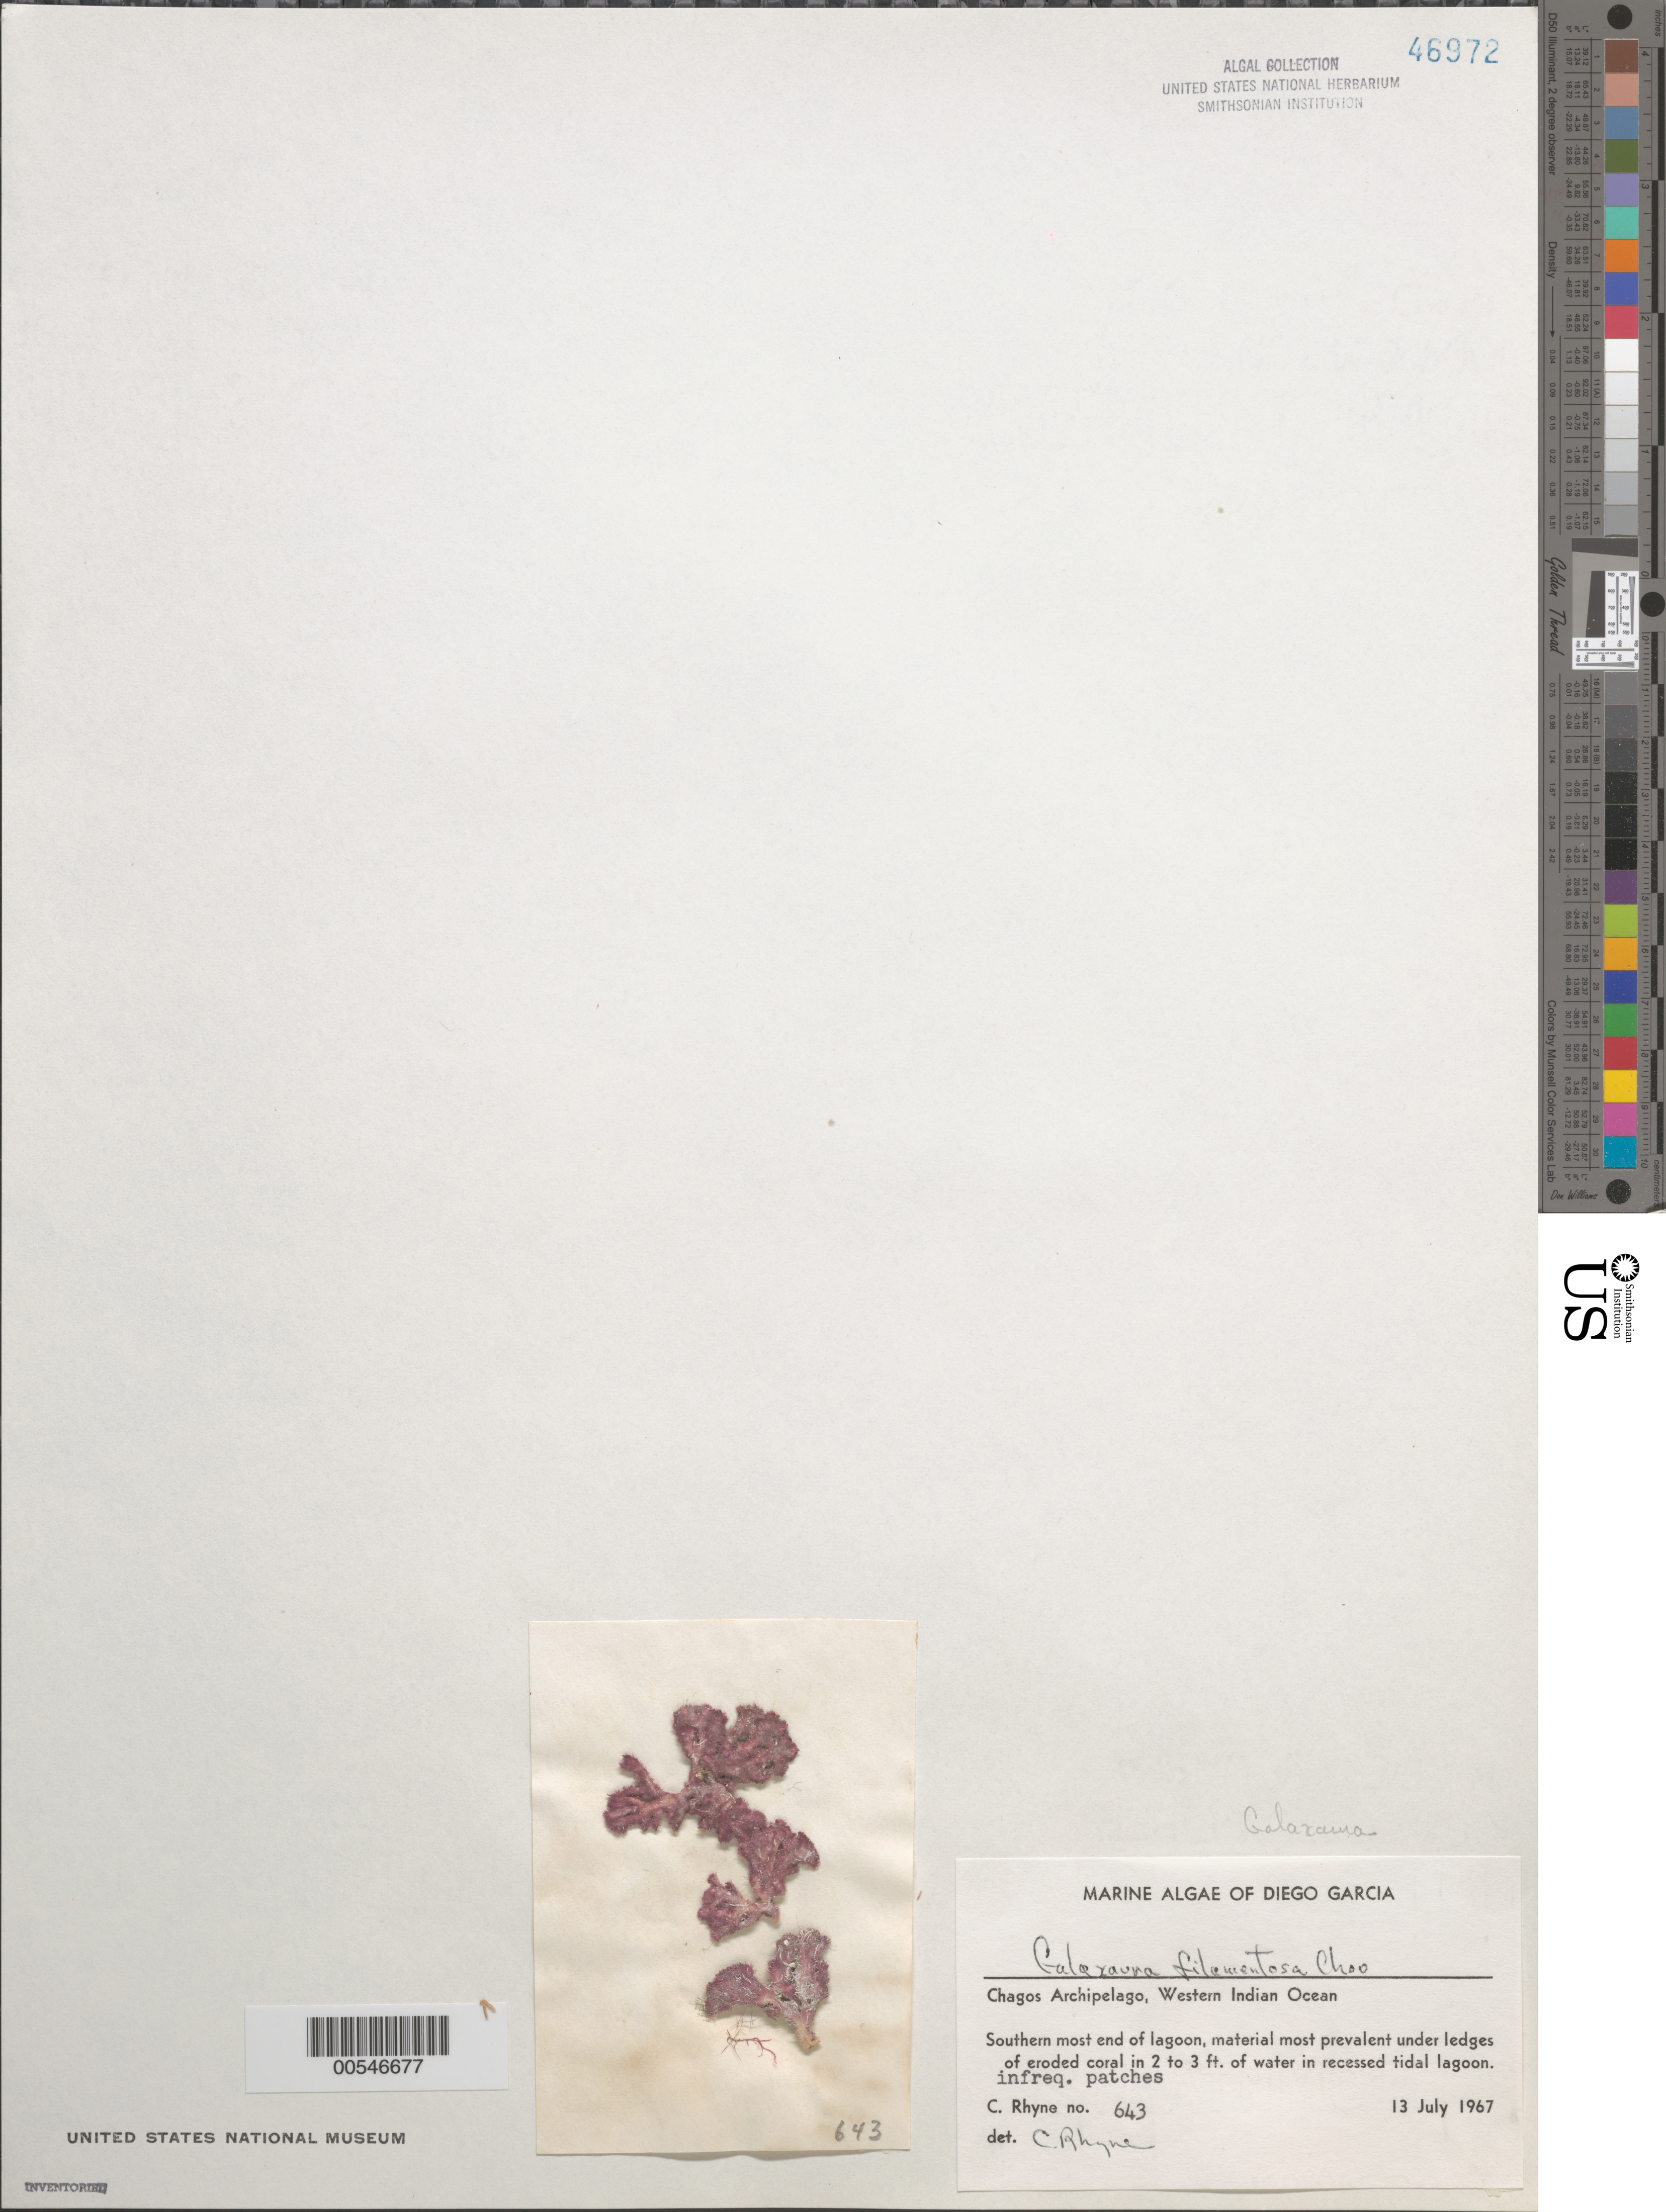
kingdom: Plantae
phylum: Rhodophyta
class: Florideophyceae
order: Nemaliales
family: Galaxauraceae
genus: Galaxaura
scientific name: Galaxaura filamentosa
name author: R.C.Y. Chou in W.R. Taylor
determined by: Rhyne, C. F.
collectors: C. Rhyne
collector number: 643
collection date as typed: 13 Jul 1967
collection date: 1967-07-13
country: British Indian Ocean Territory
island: Diego Garcia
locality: South end of lagoon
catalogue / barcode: US 46972